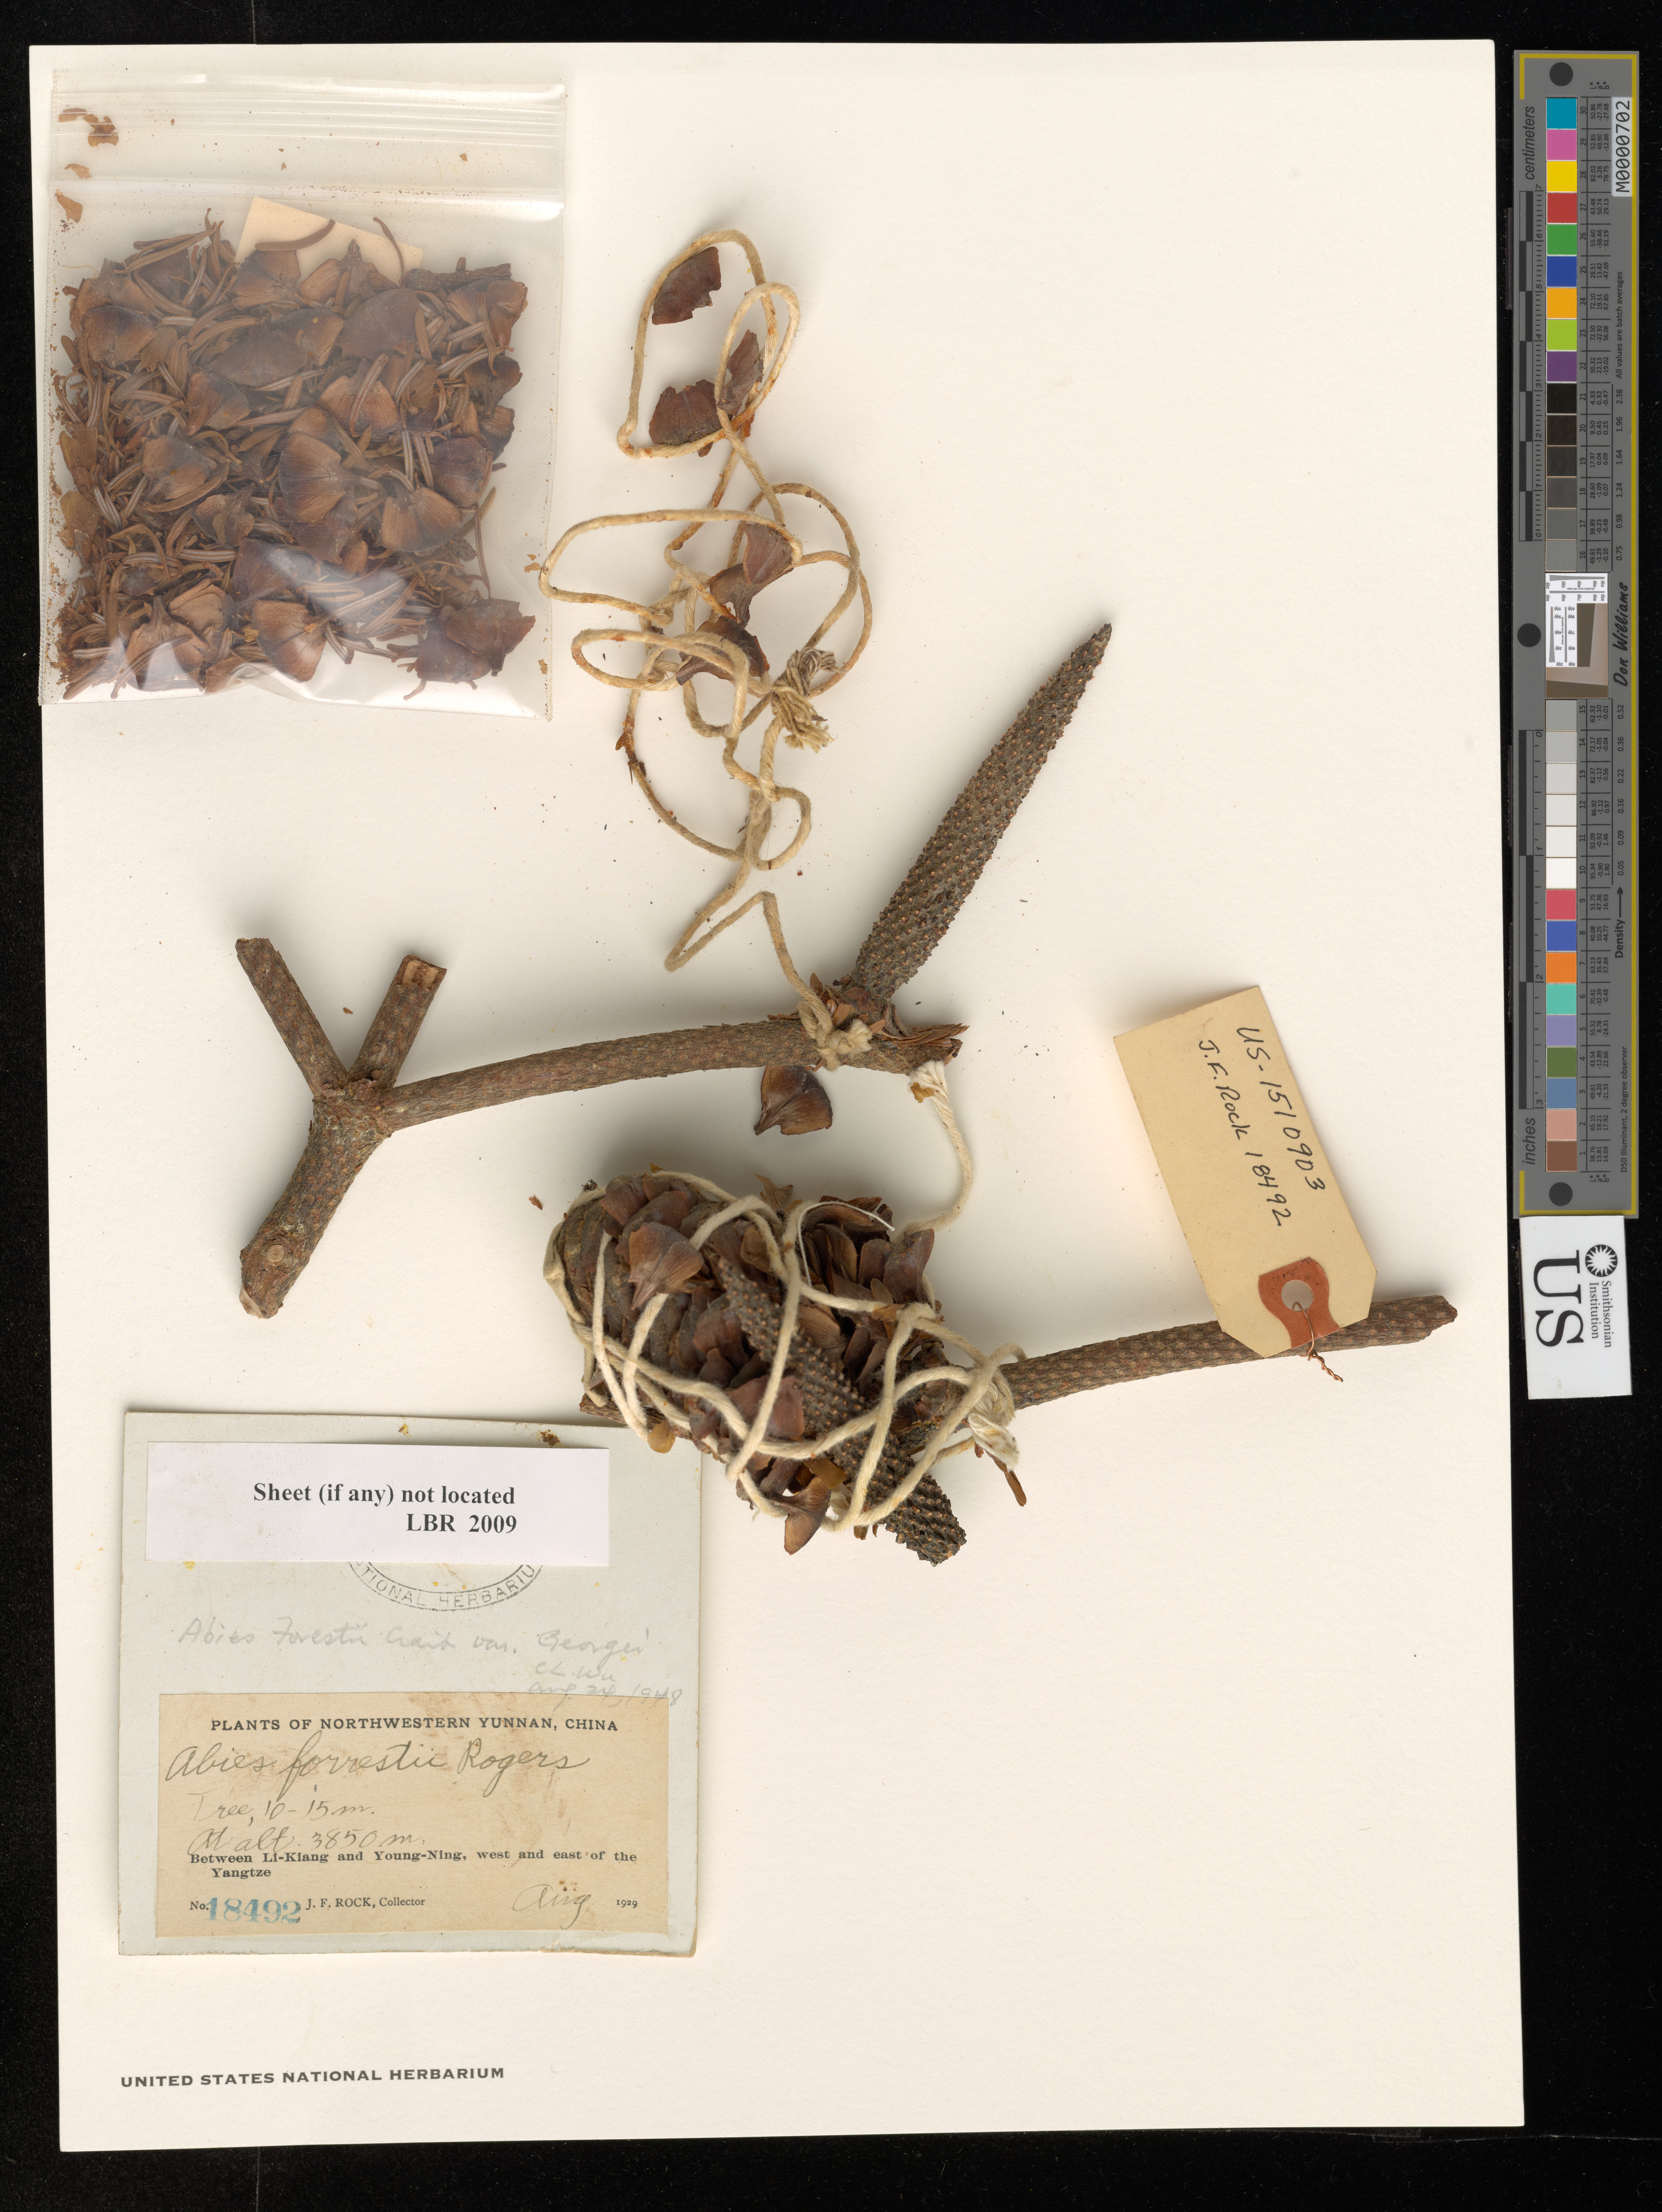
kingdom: Plantae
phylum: Tracheophyta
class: Pinopsida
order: Pinales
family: Pinaceae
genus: Abies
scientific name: Abies forrestii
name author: Coltm.-Rog.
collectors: J. Rock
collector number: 18492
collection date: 1929-08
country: China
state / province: Yunnan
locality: Northwestern Yunnan, China. Between Li-Kiang and Young-Ning, west and east of the Yangtze.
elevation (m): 3850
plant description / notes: USNH 1510903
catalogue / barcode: US 1510903